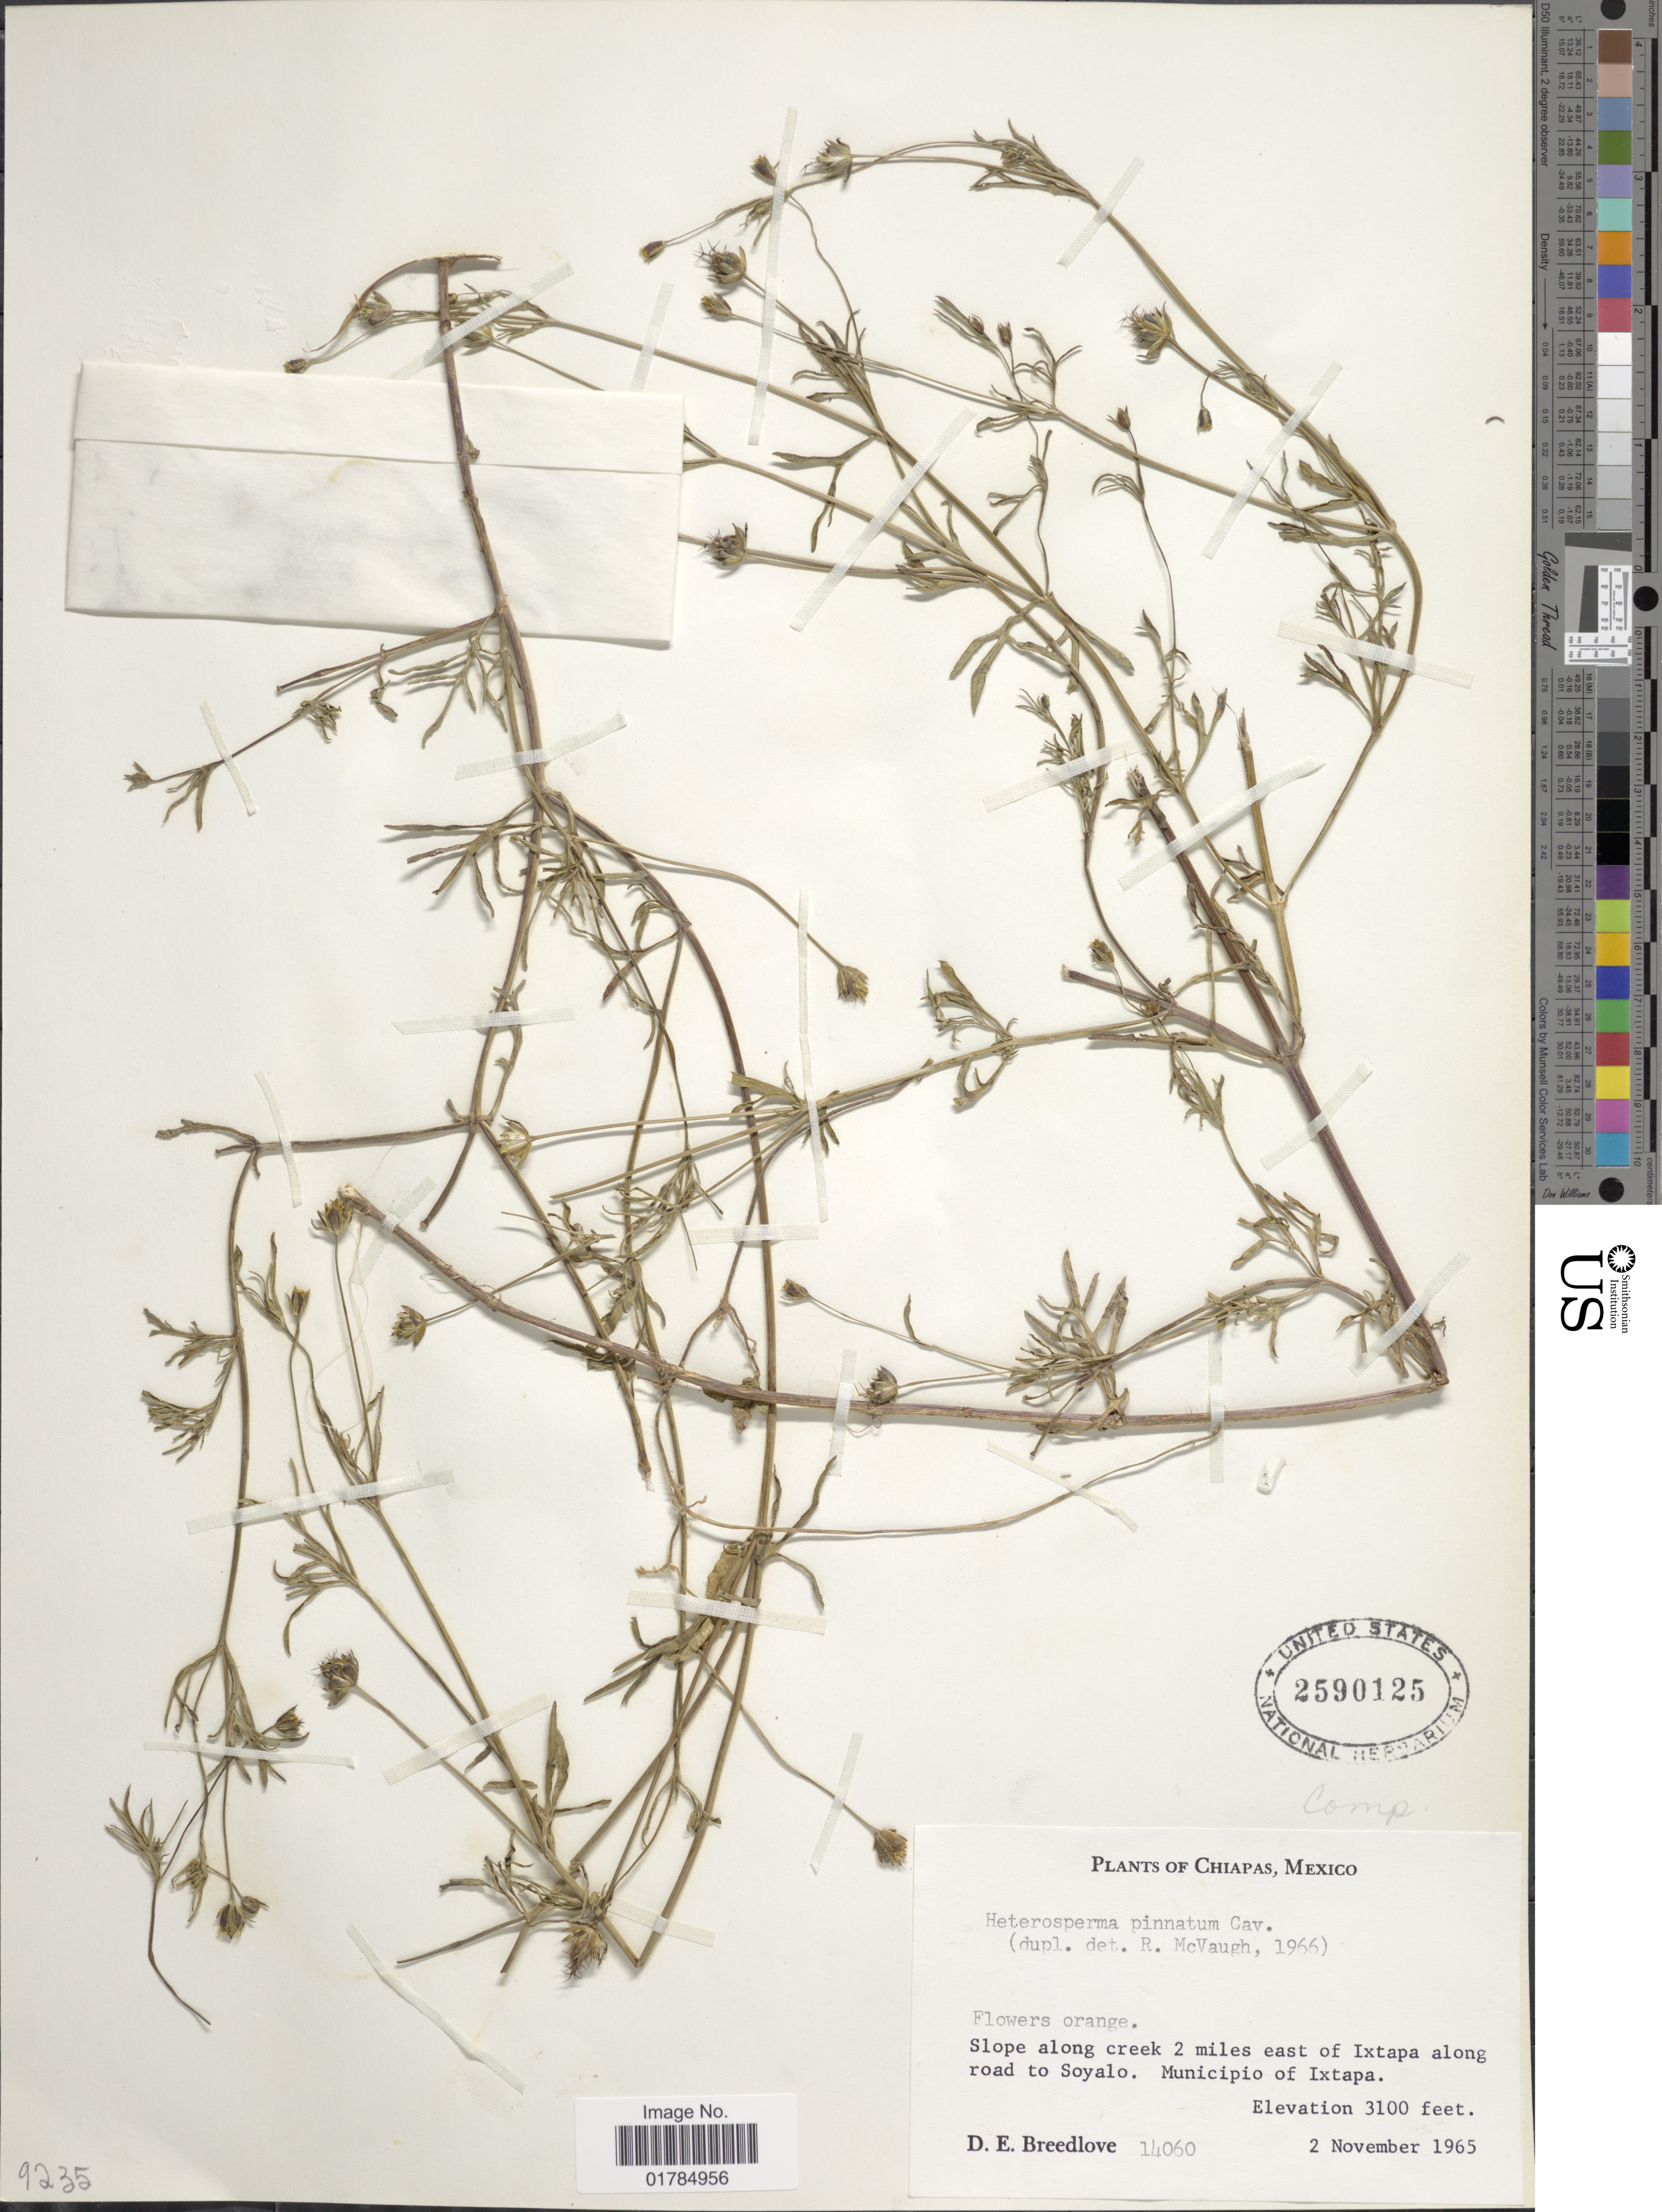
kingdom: Plantae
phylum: Tracheophyta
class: Magnoliopsida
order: Asterales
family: Asteraceae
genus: Heterosperma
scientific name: Heterosperma pinnatum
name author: Cav.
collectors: D. E. Breedlove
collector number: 14060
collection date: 1965-11-02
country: Mexico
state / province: Chiapas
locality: Slope along creek 2 miles east of ixtapa along road to Soyalo. Municipio of Ixtapa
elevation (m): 945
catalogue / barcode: US 2590125